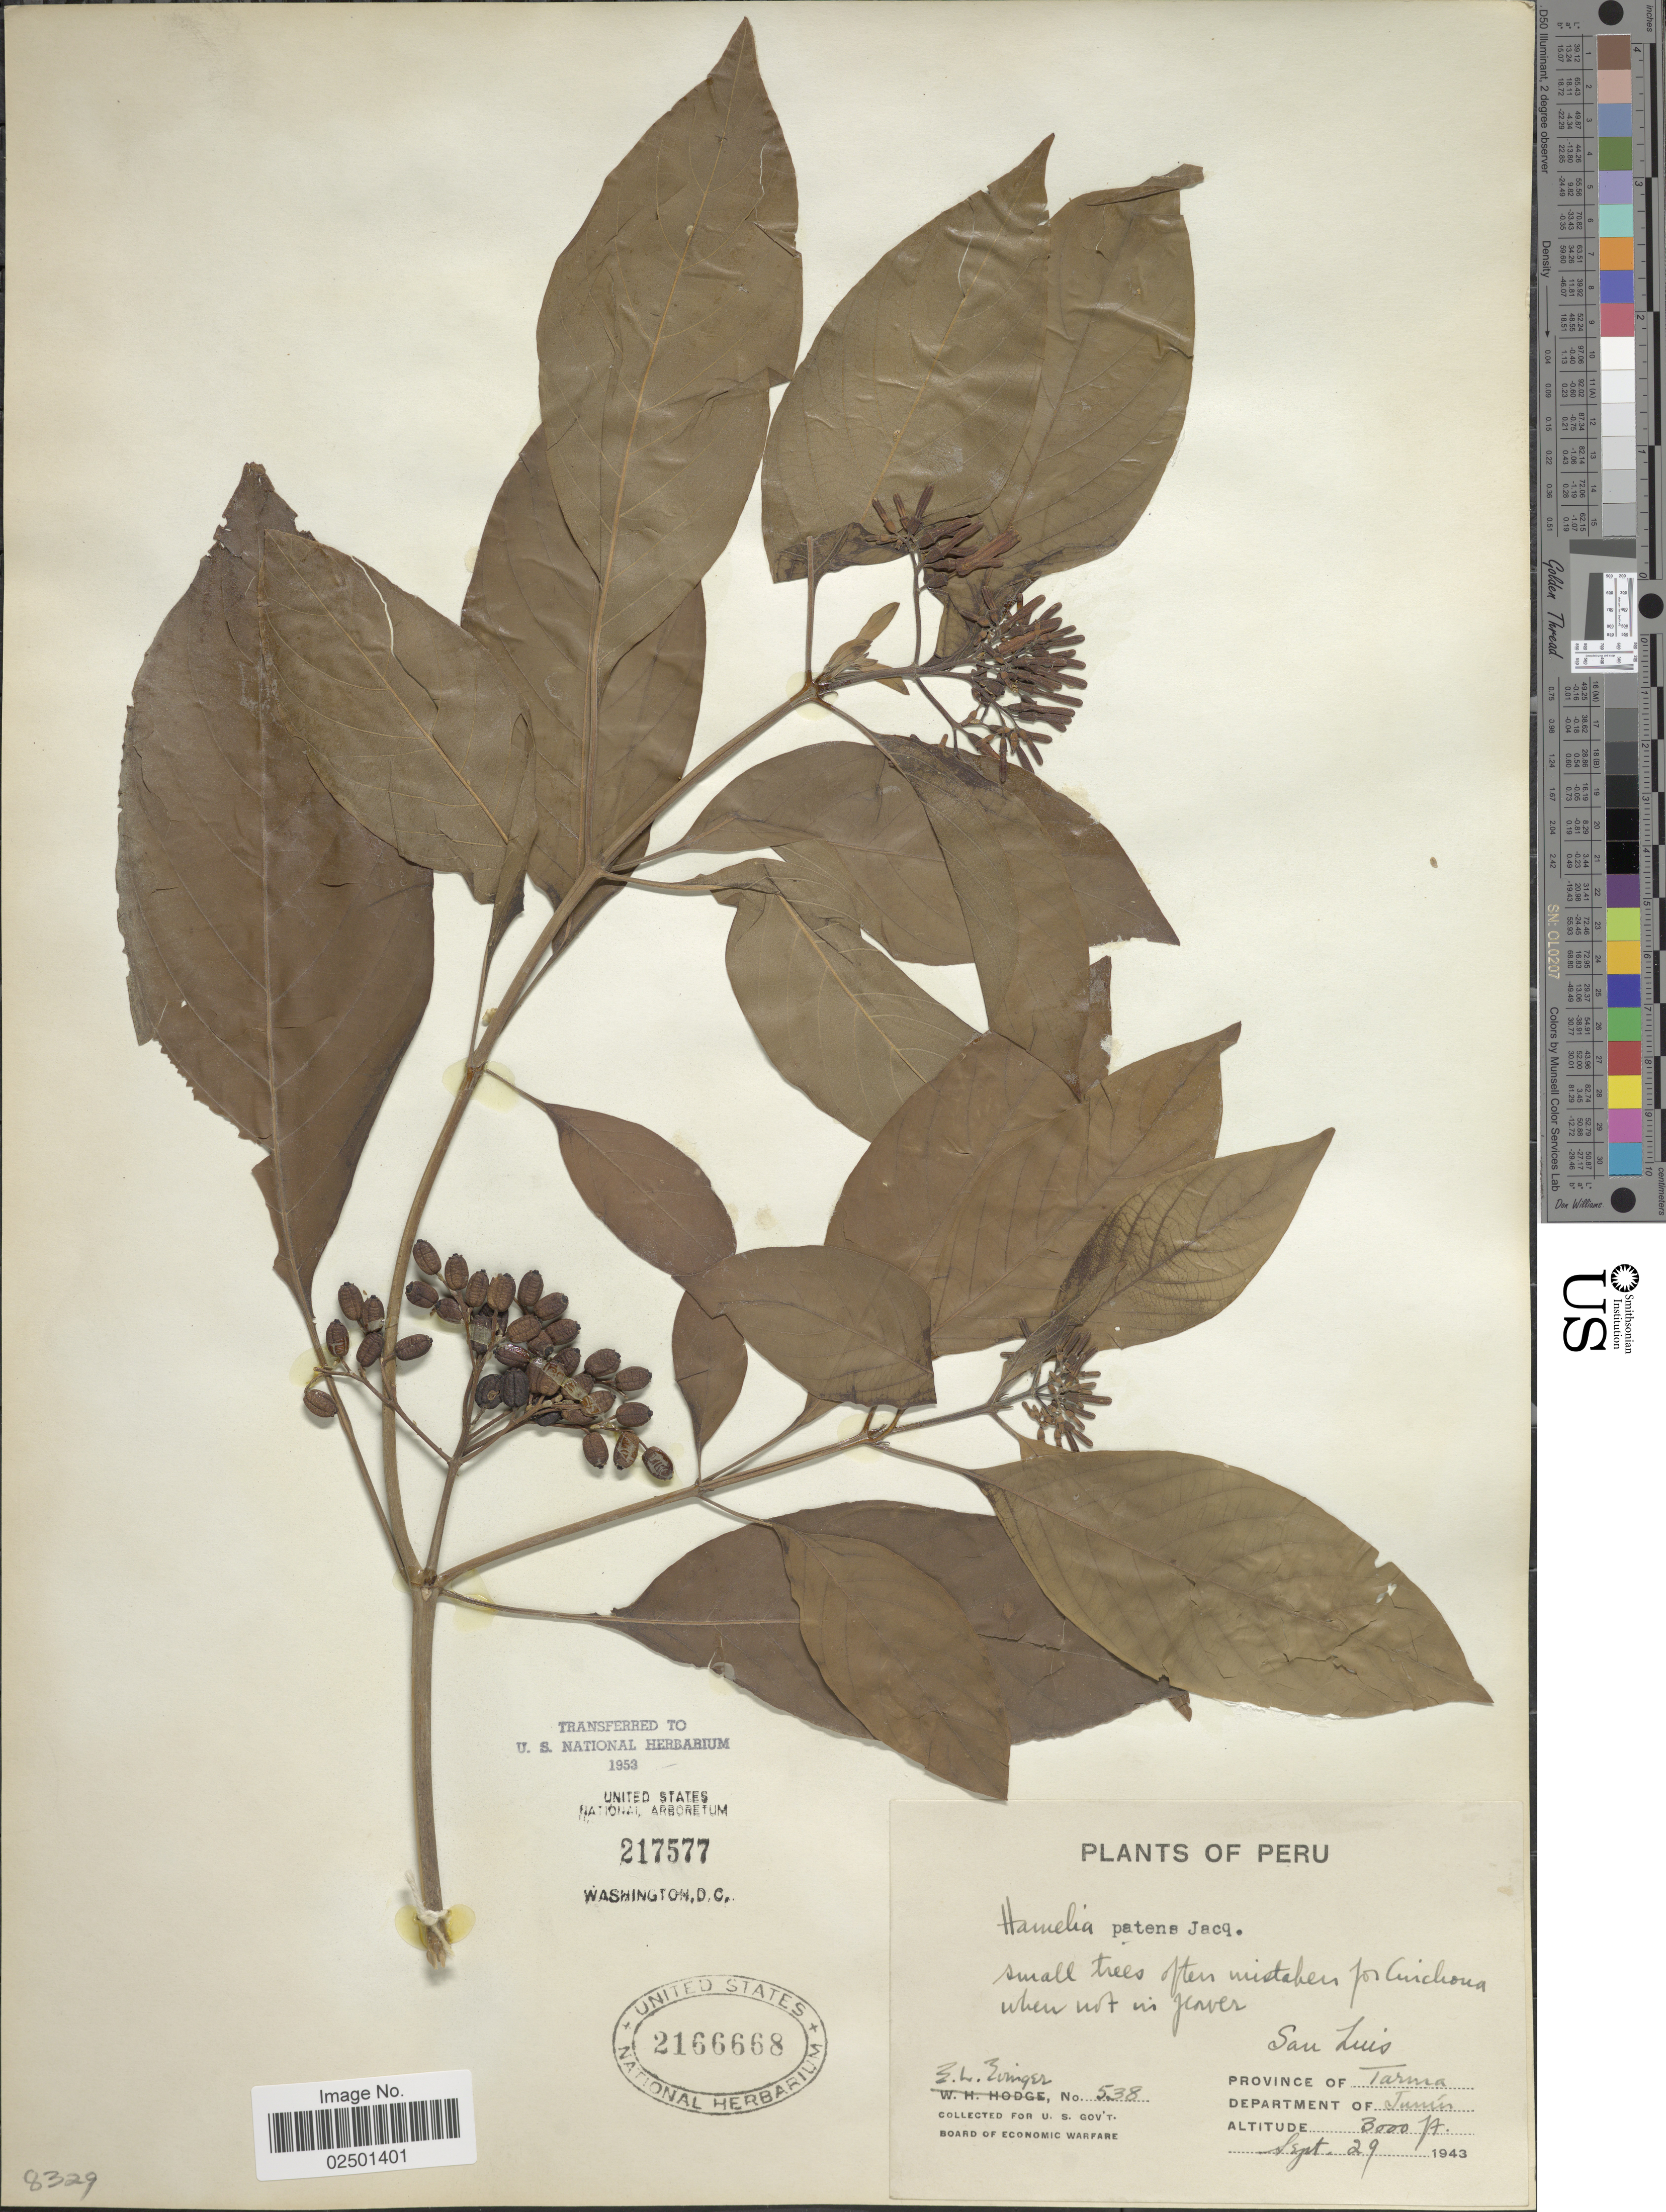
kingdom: Plantae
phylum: Tracheophyta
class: Magnoliopsida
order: Gentianales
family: Rubiaceae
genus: Hamelia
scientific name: Hamelia patens var. patens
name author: Jacq.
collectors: E. Evinger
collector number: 538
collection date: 1943-09-29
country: Peru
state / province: Junín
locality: Province of Tarma. Department of Junin.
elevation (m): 914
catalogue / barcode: US 2166668